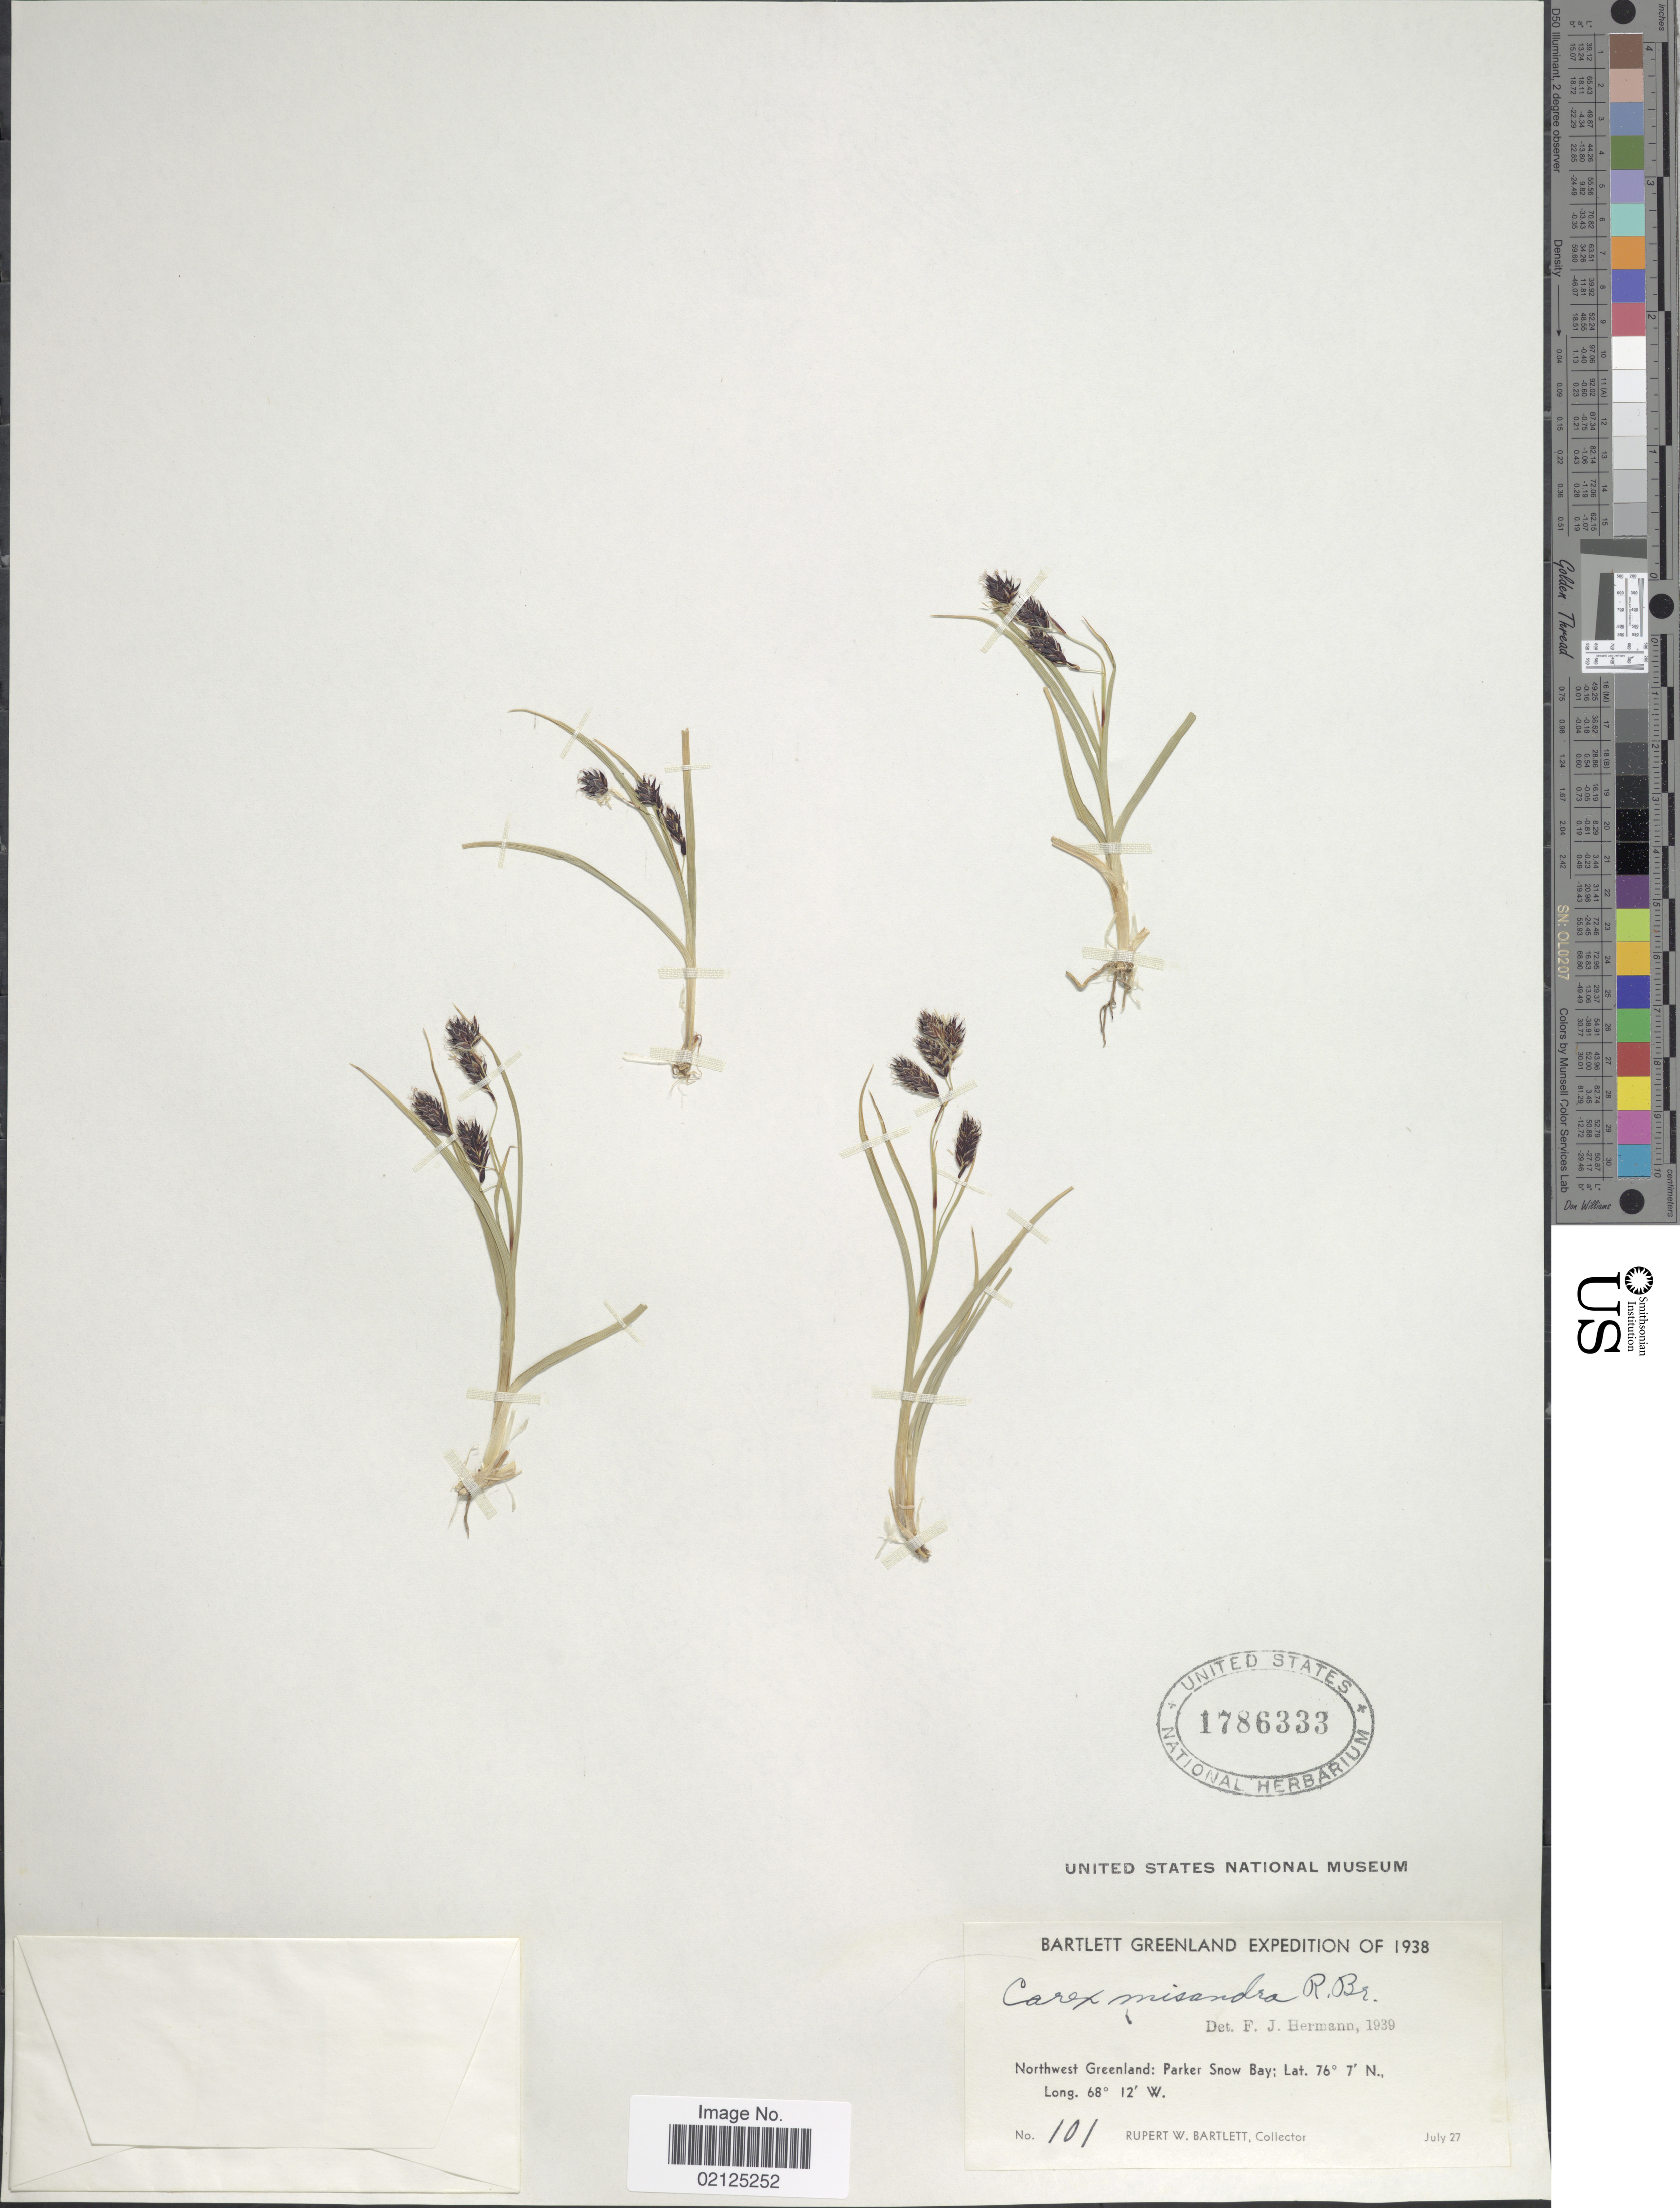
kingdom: Plantae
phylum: Tracheophyta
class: Liliopsida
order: Poales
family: Cyperaceae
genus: Carex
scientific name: Carex fuliginosa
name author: Schkuhr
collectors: R. W. Bartlett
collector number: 101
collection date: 1938-07-27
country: Greenland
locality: Northwest Greenland: Parker Snow Bay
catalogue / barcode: US 1786333